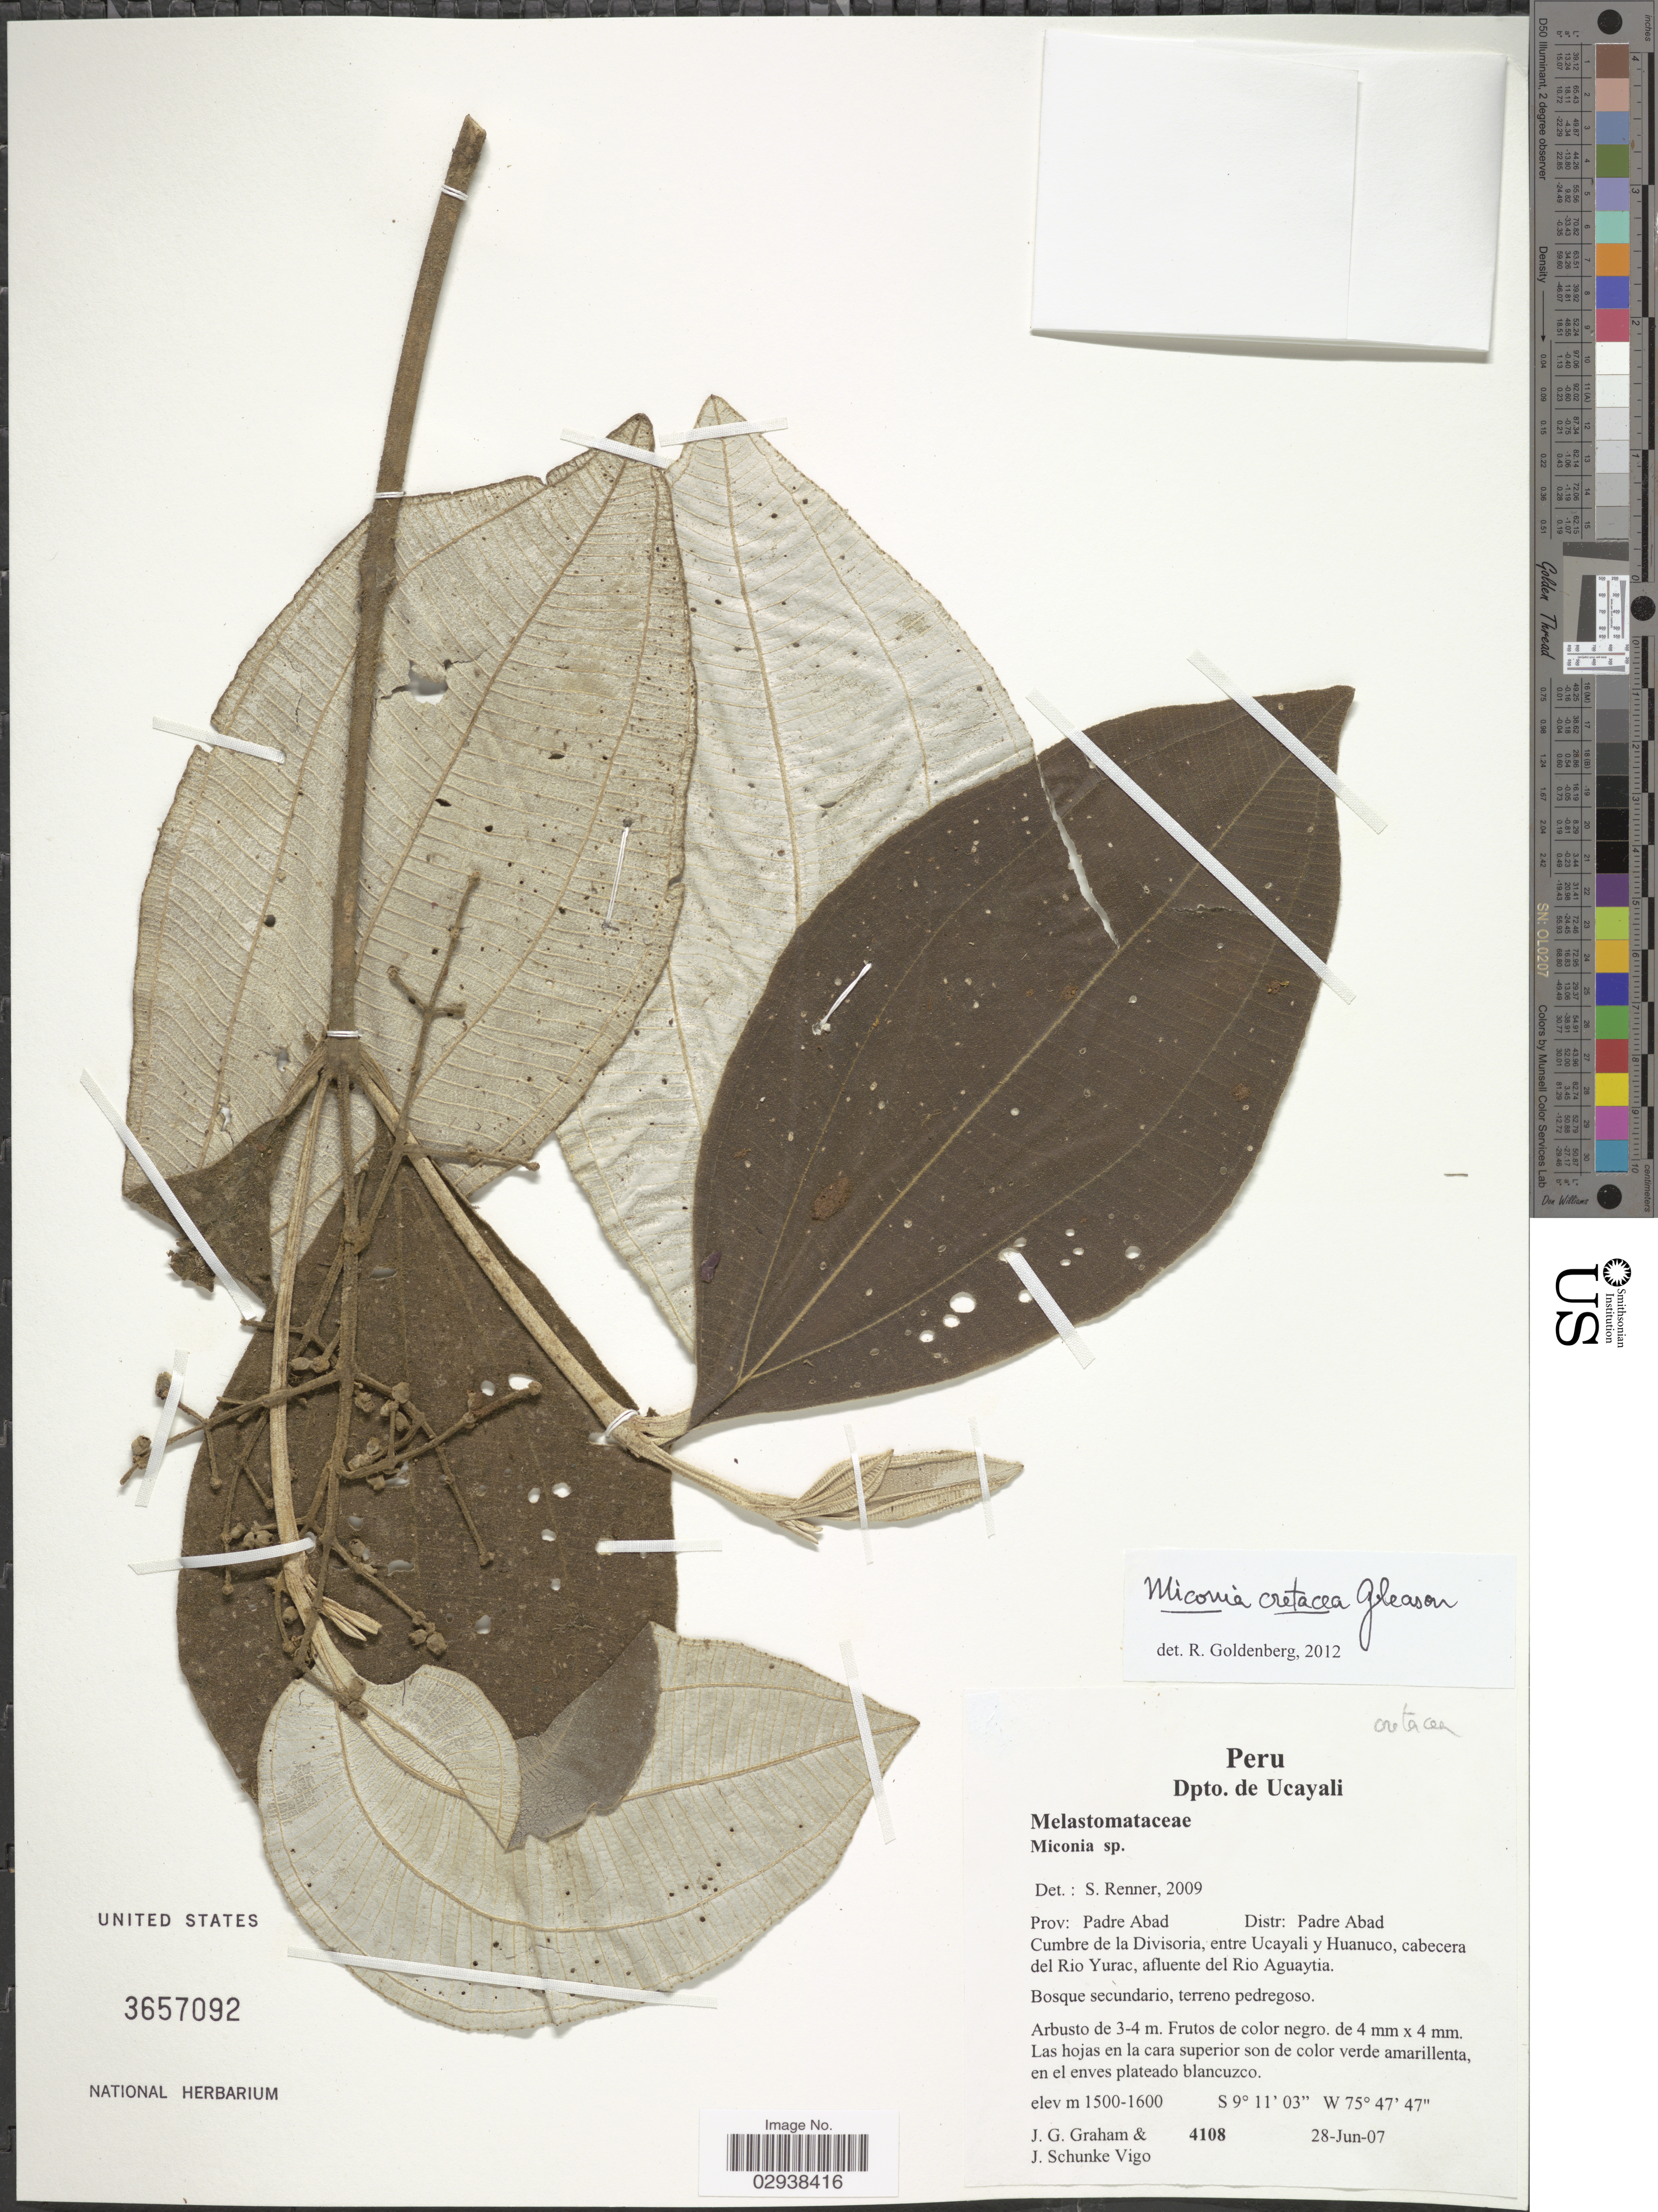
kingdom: Plantae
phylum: Tracheophyta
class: Magnoliopsida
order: Myrtales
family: Melastomataceae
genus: Miconia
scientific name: Miconia cretacea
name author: Gleason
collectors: J. Graham & J. Schunke Vigo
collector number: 4108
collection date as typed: Transcribed d/m/y: 28/6/7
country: Peru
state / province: Ucayali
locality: Dpto. de Ucayali, Prov: Padre Abad, Cumbre de la Divisoria, entre Ucayali u Huanuco, cabecera del Rio Yurac, afluente del Rio Aguaytia.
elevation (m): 1500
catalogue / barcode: US 3657092